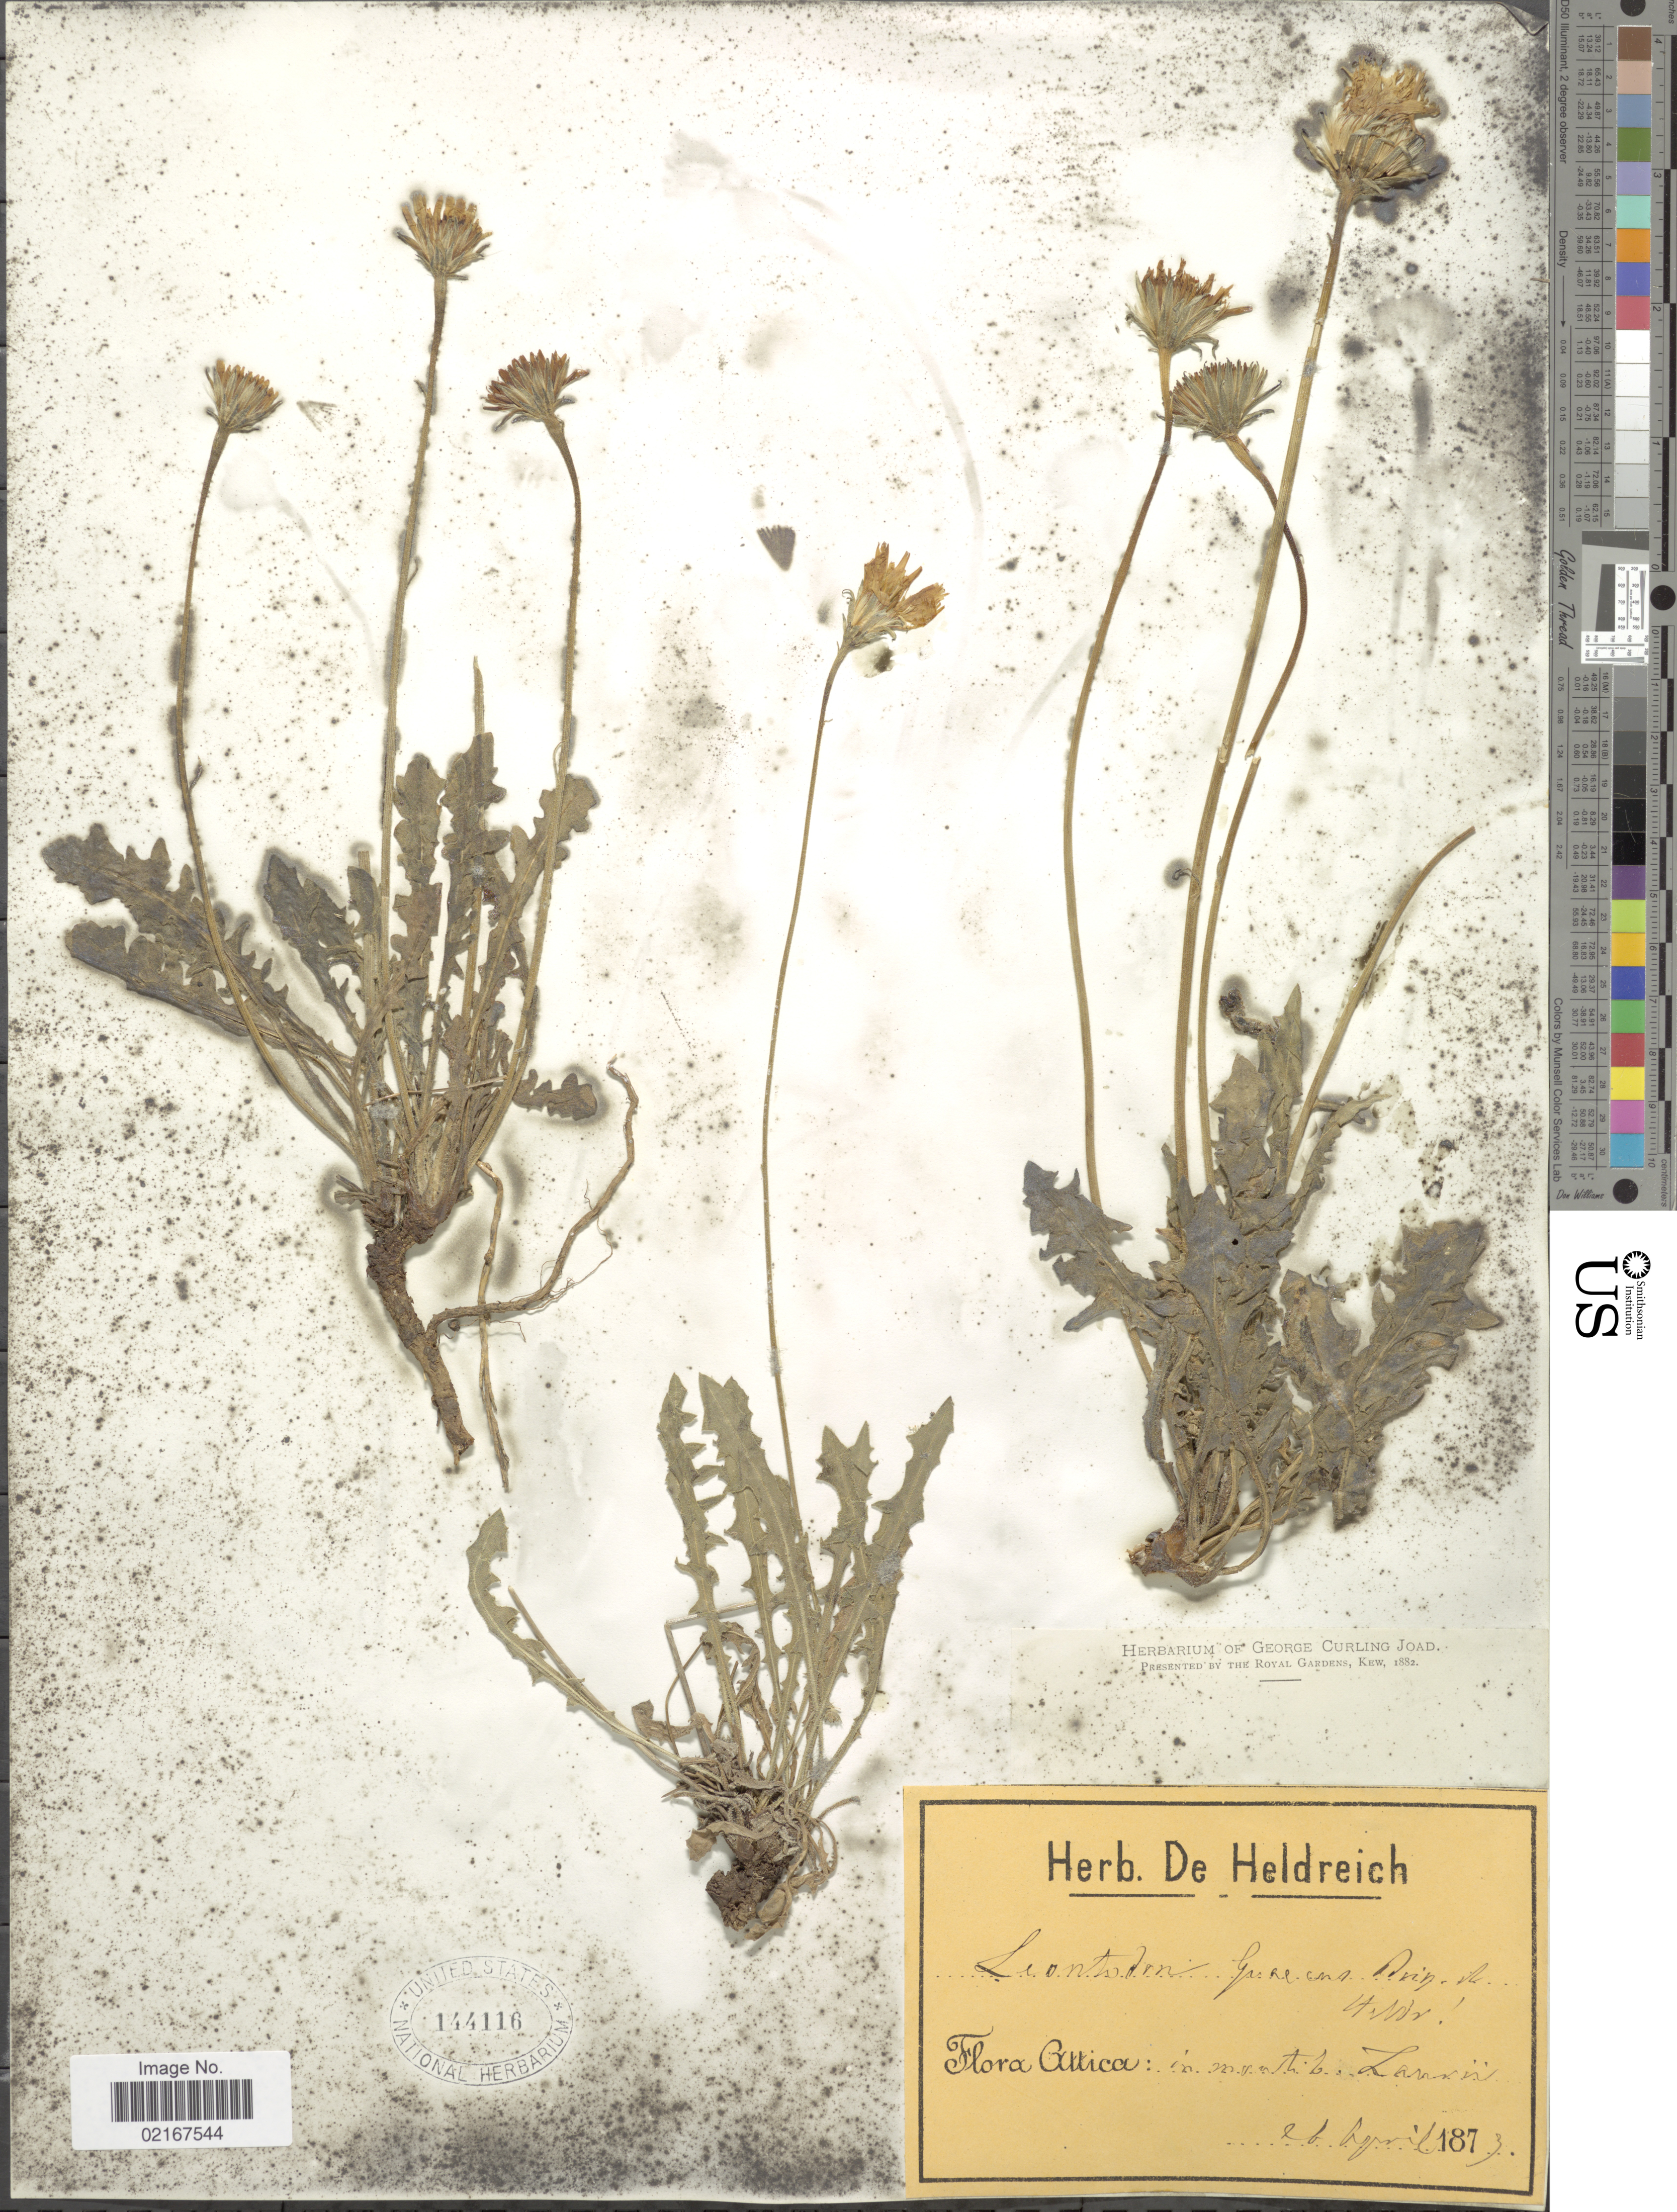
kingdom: Plantae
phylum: Tracheophyta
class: Magnoliopsida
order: Asterales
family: Asteraceae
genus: Leontodon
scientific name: Leontodon graecus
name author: Boiss. & Heldr.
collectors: ex herb. De Heldreich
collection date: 1873-04-26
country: Greece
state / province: Attica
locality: In montib. Lamii.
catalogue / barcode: US 144116